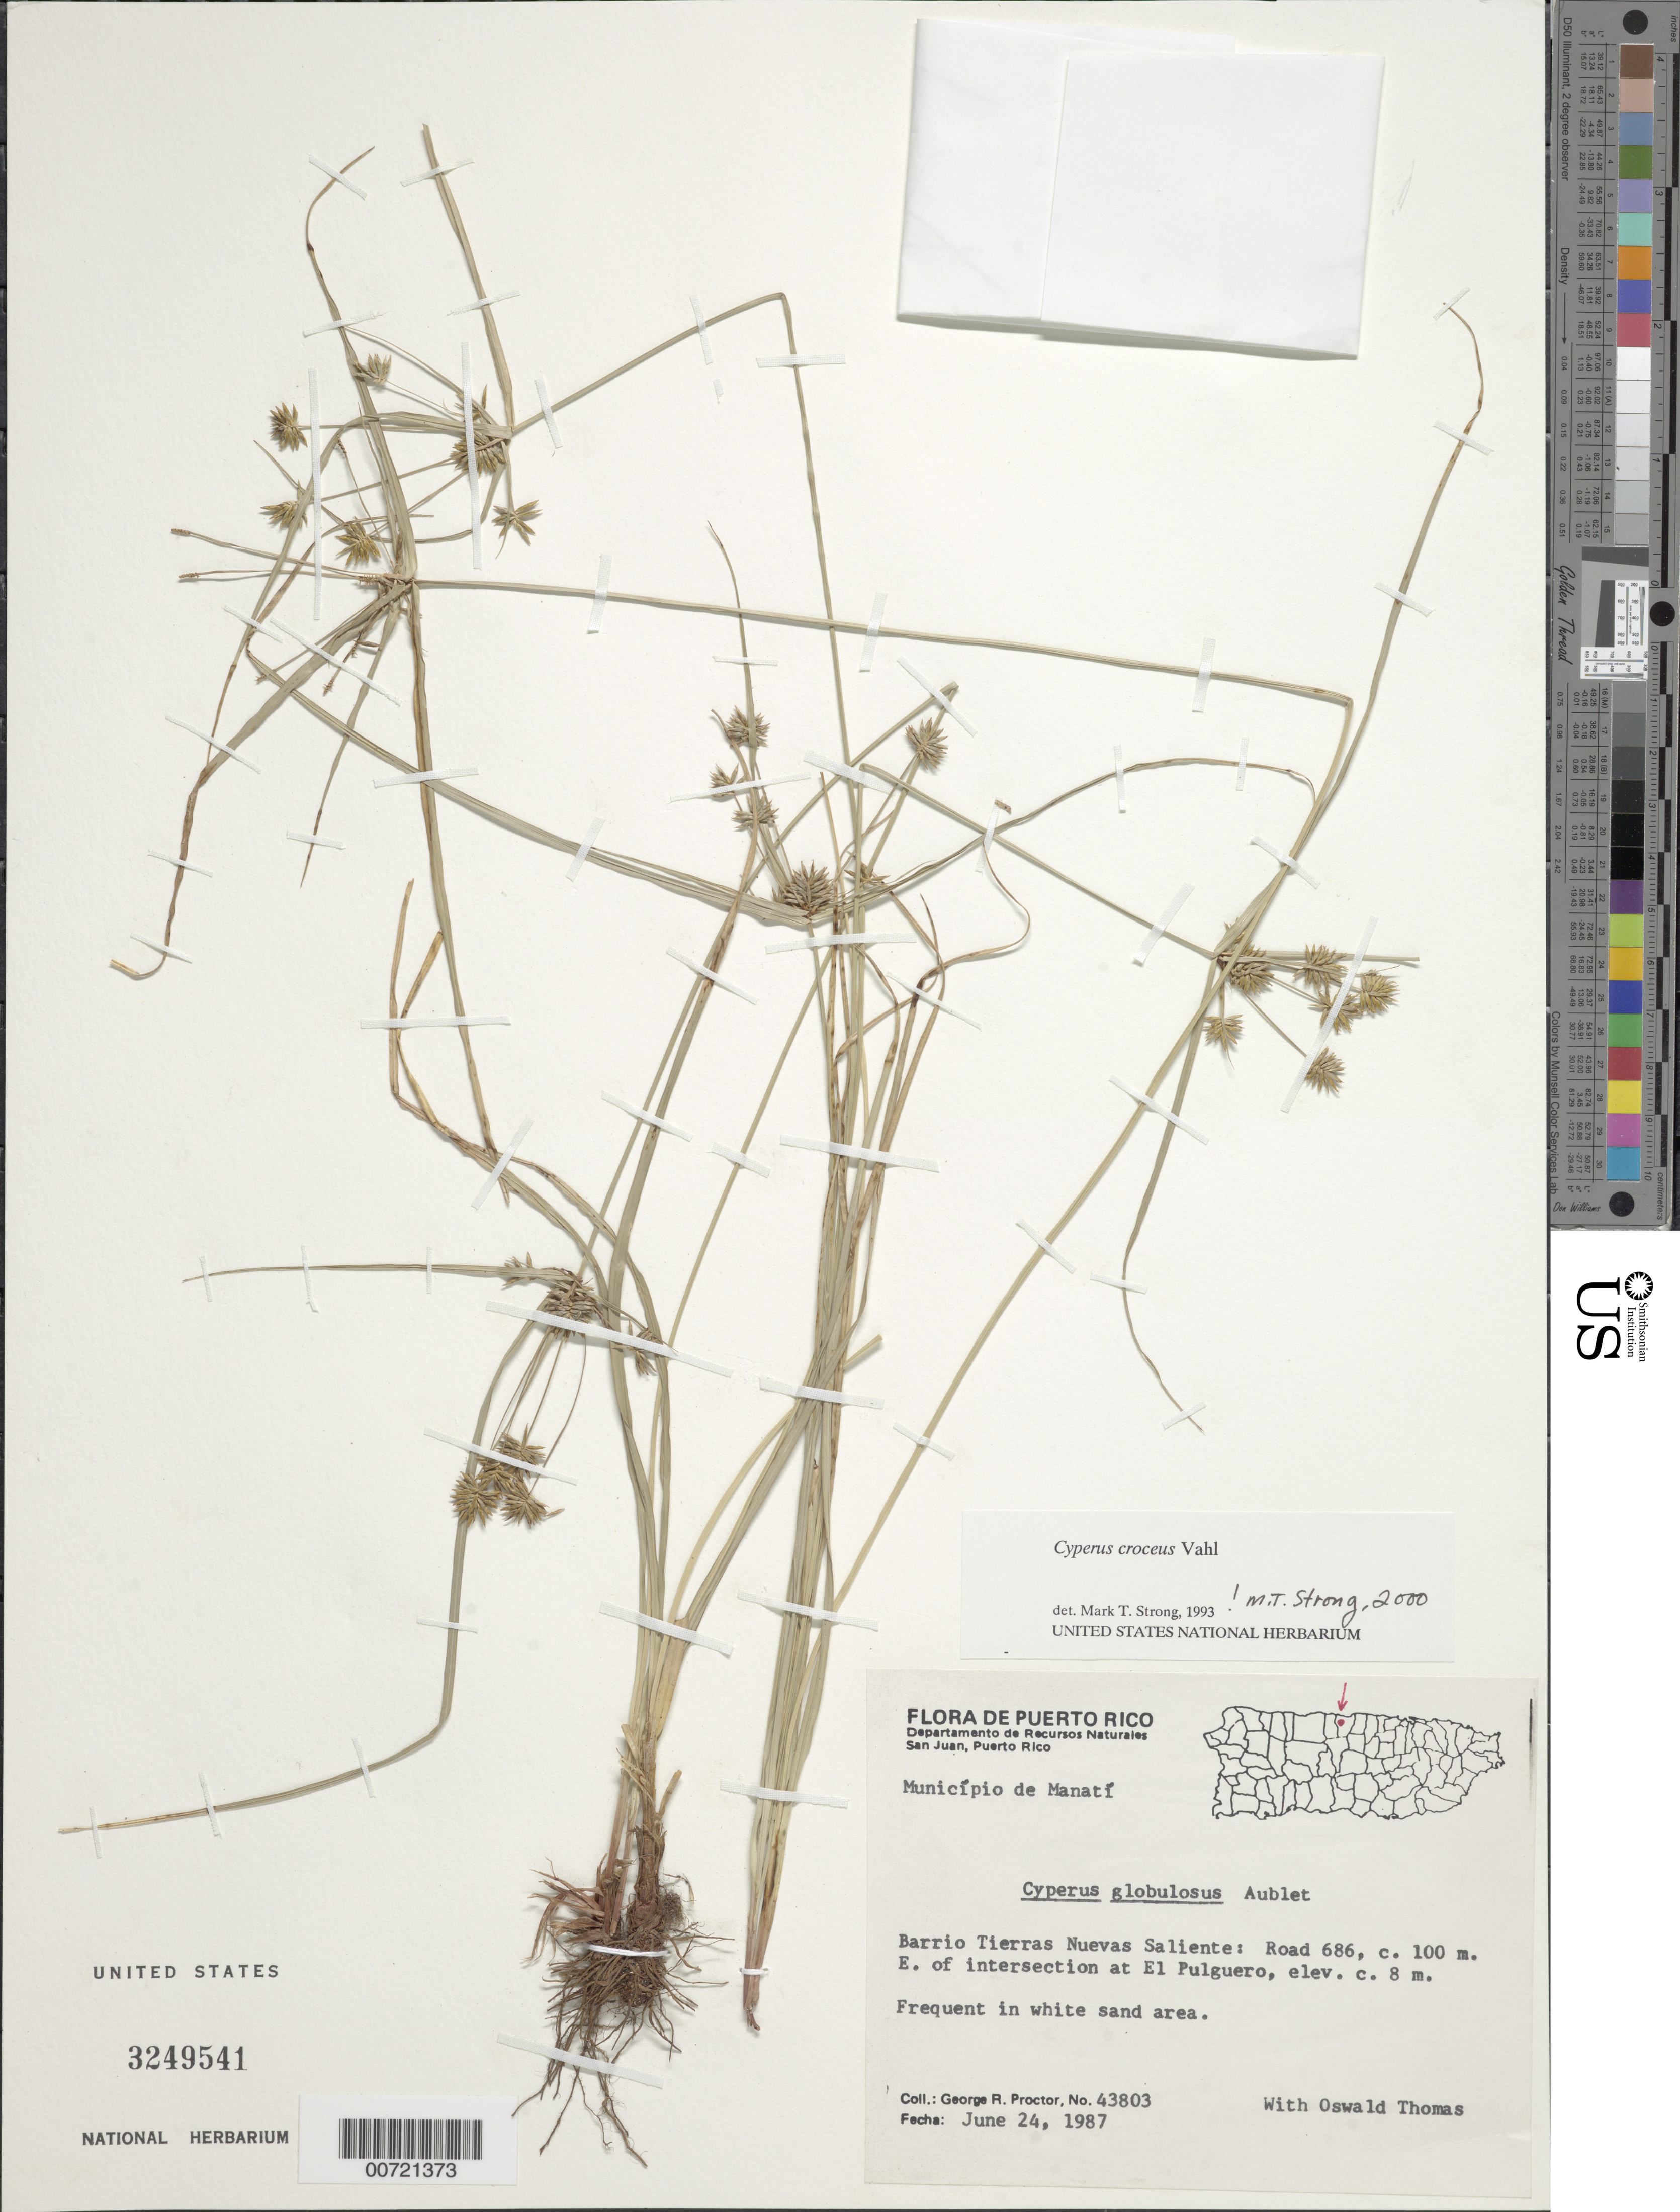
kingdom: Plantae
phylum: Tracheophyta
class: Liliopsida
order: Poales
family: Cyperaceae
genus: Cyperus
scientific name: Cyperus croceus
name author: Vahl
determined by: Strong, M. T., (US), Smithsonian Institution - National Museum of Natural History (UNITED STATES)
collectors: G. R. Proctor & O. Thomas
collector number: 43803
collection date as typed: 24 Jun 1987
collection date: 1987-06-24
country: Puerto Rico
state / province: Manatí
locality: Manatí: Barrio Tierras Nuevas Saliente, Rd. 686, ca. 100 m E of jct. at El Pulguero.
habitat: In white sand area.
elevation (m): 8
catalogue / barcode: US 3249541